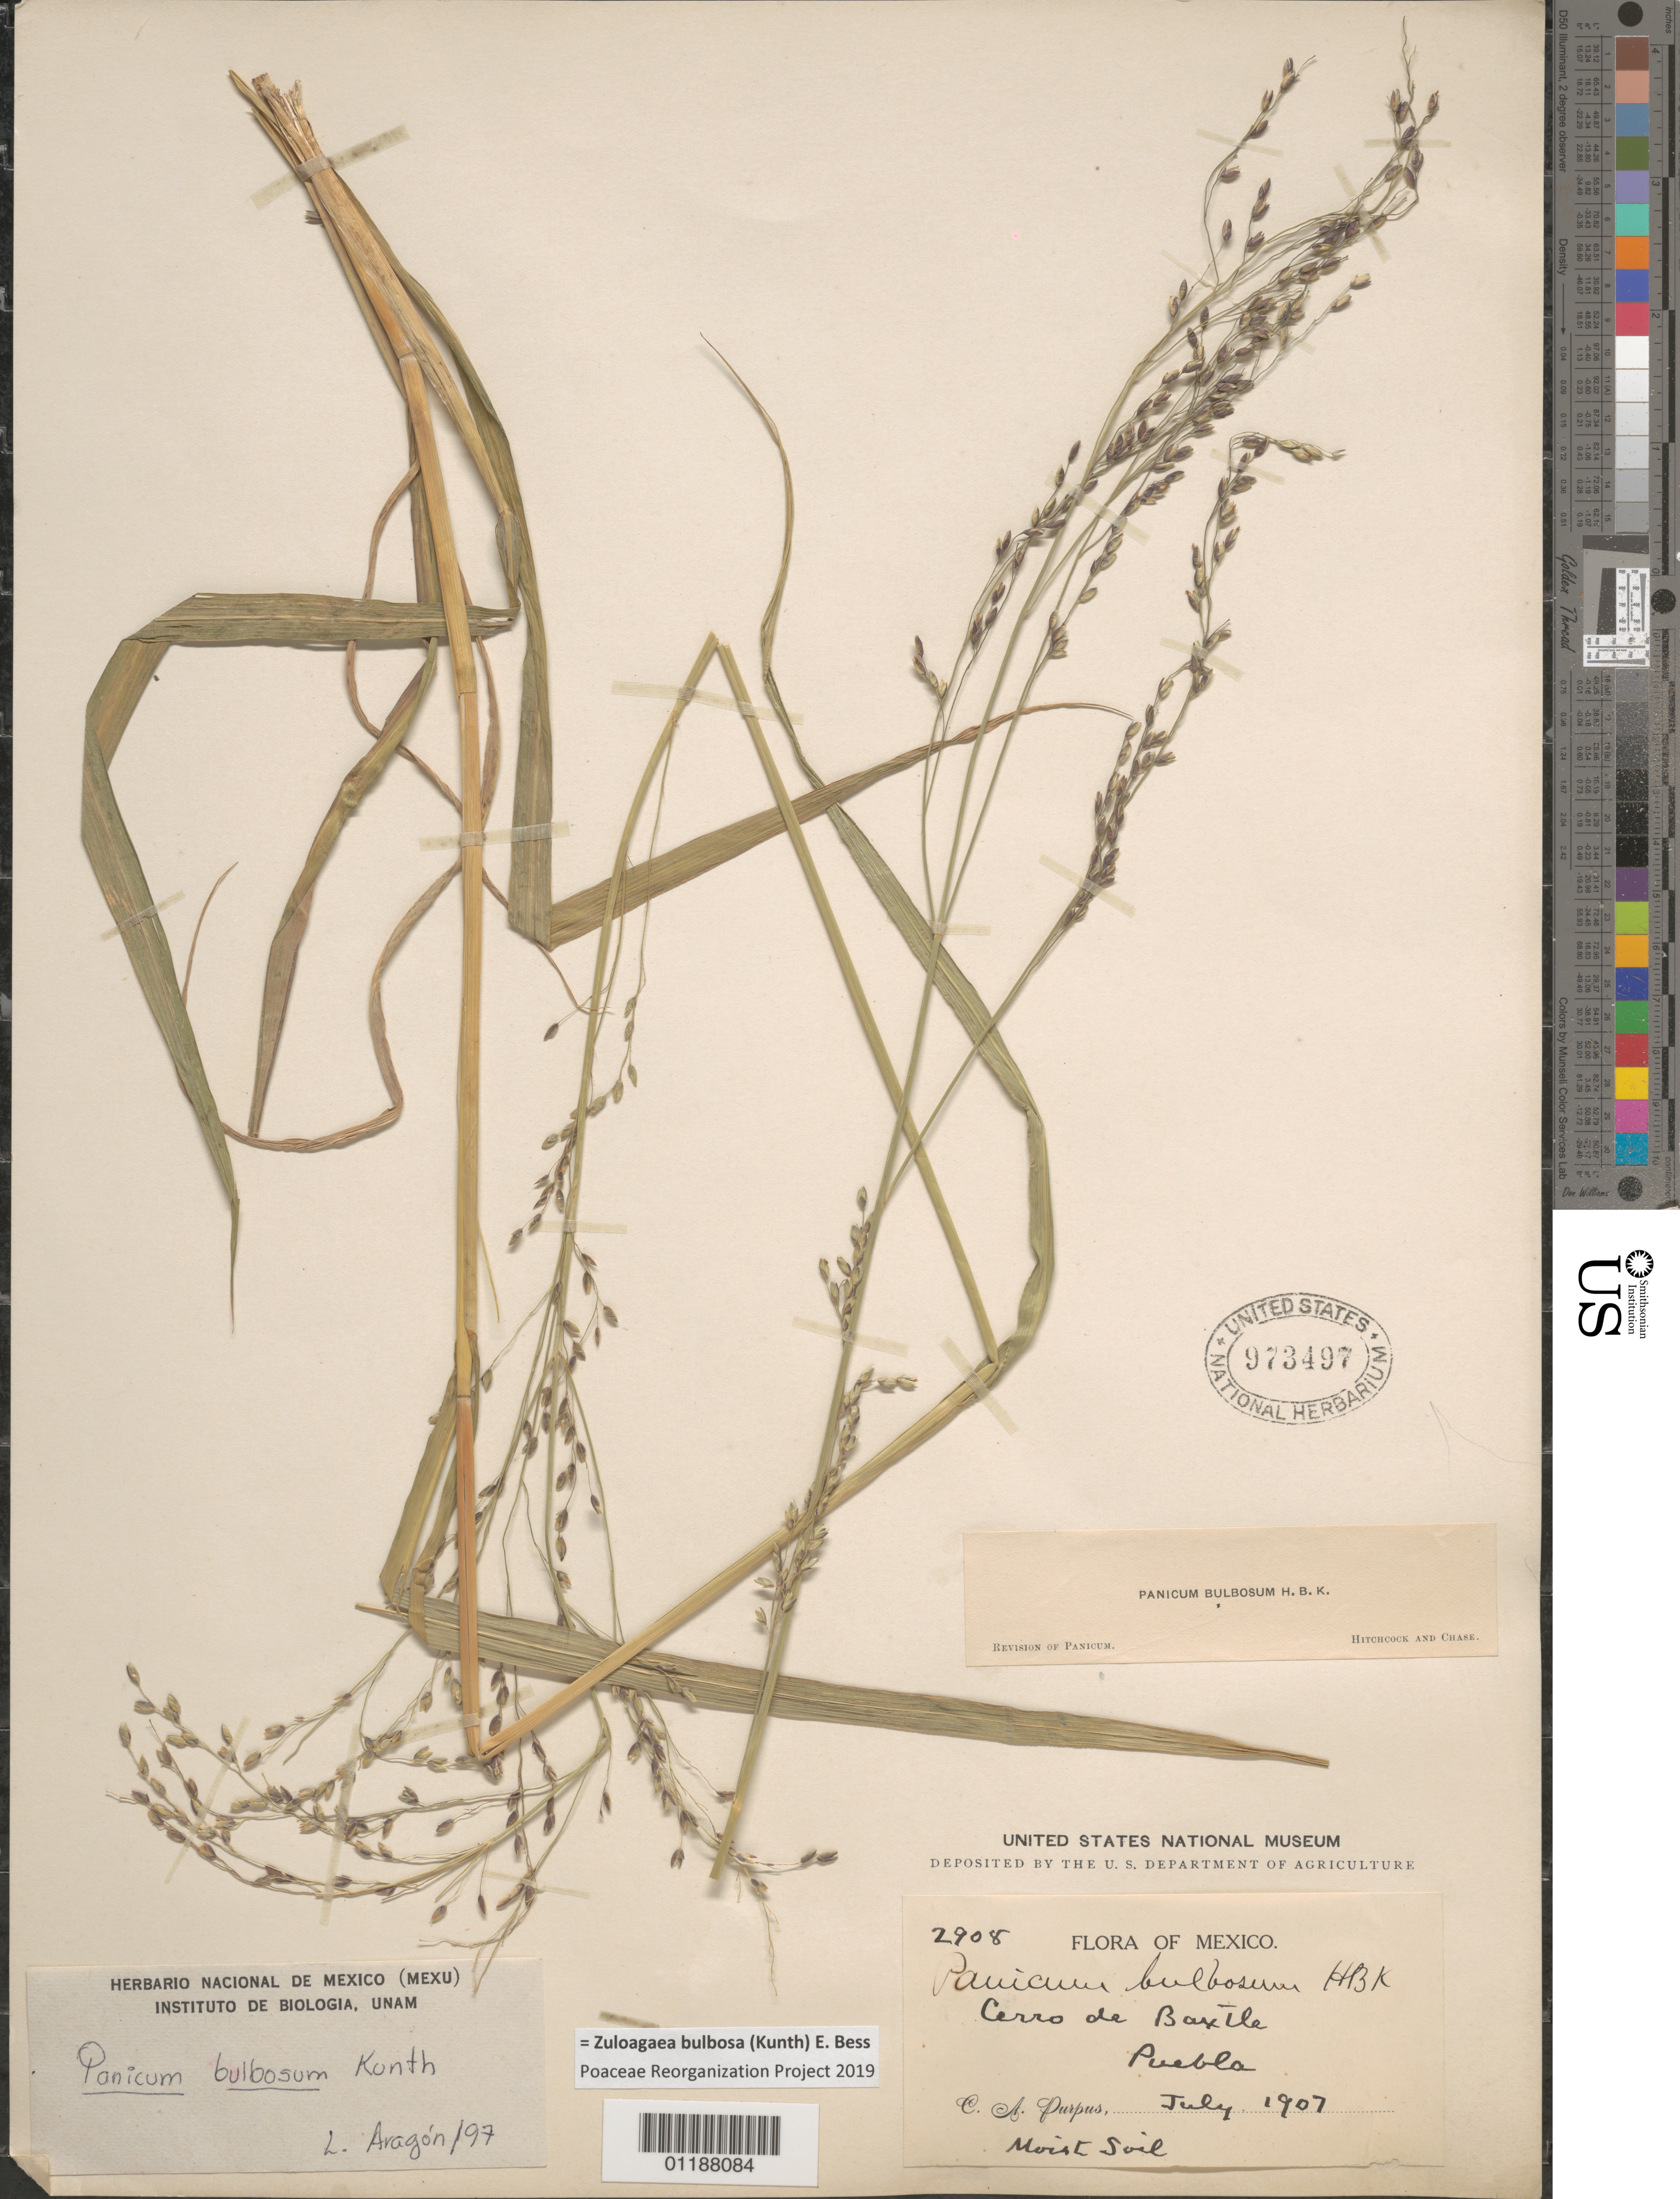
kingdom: Plantae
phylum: Tracheophyta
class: Liliopsida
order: Poales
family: Poaceae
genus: Panicum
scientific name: Panicum bulbosum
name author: Kunth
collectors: C. A. Purpus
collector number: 2908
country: Mexico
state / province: Puebla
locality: Cerro de Baxtla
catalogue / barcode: US 973497